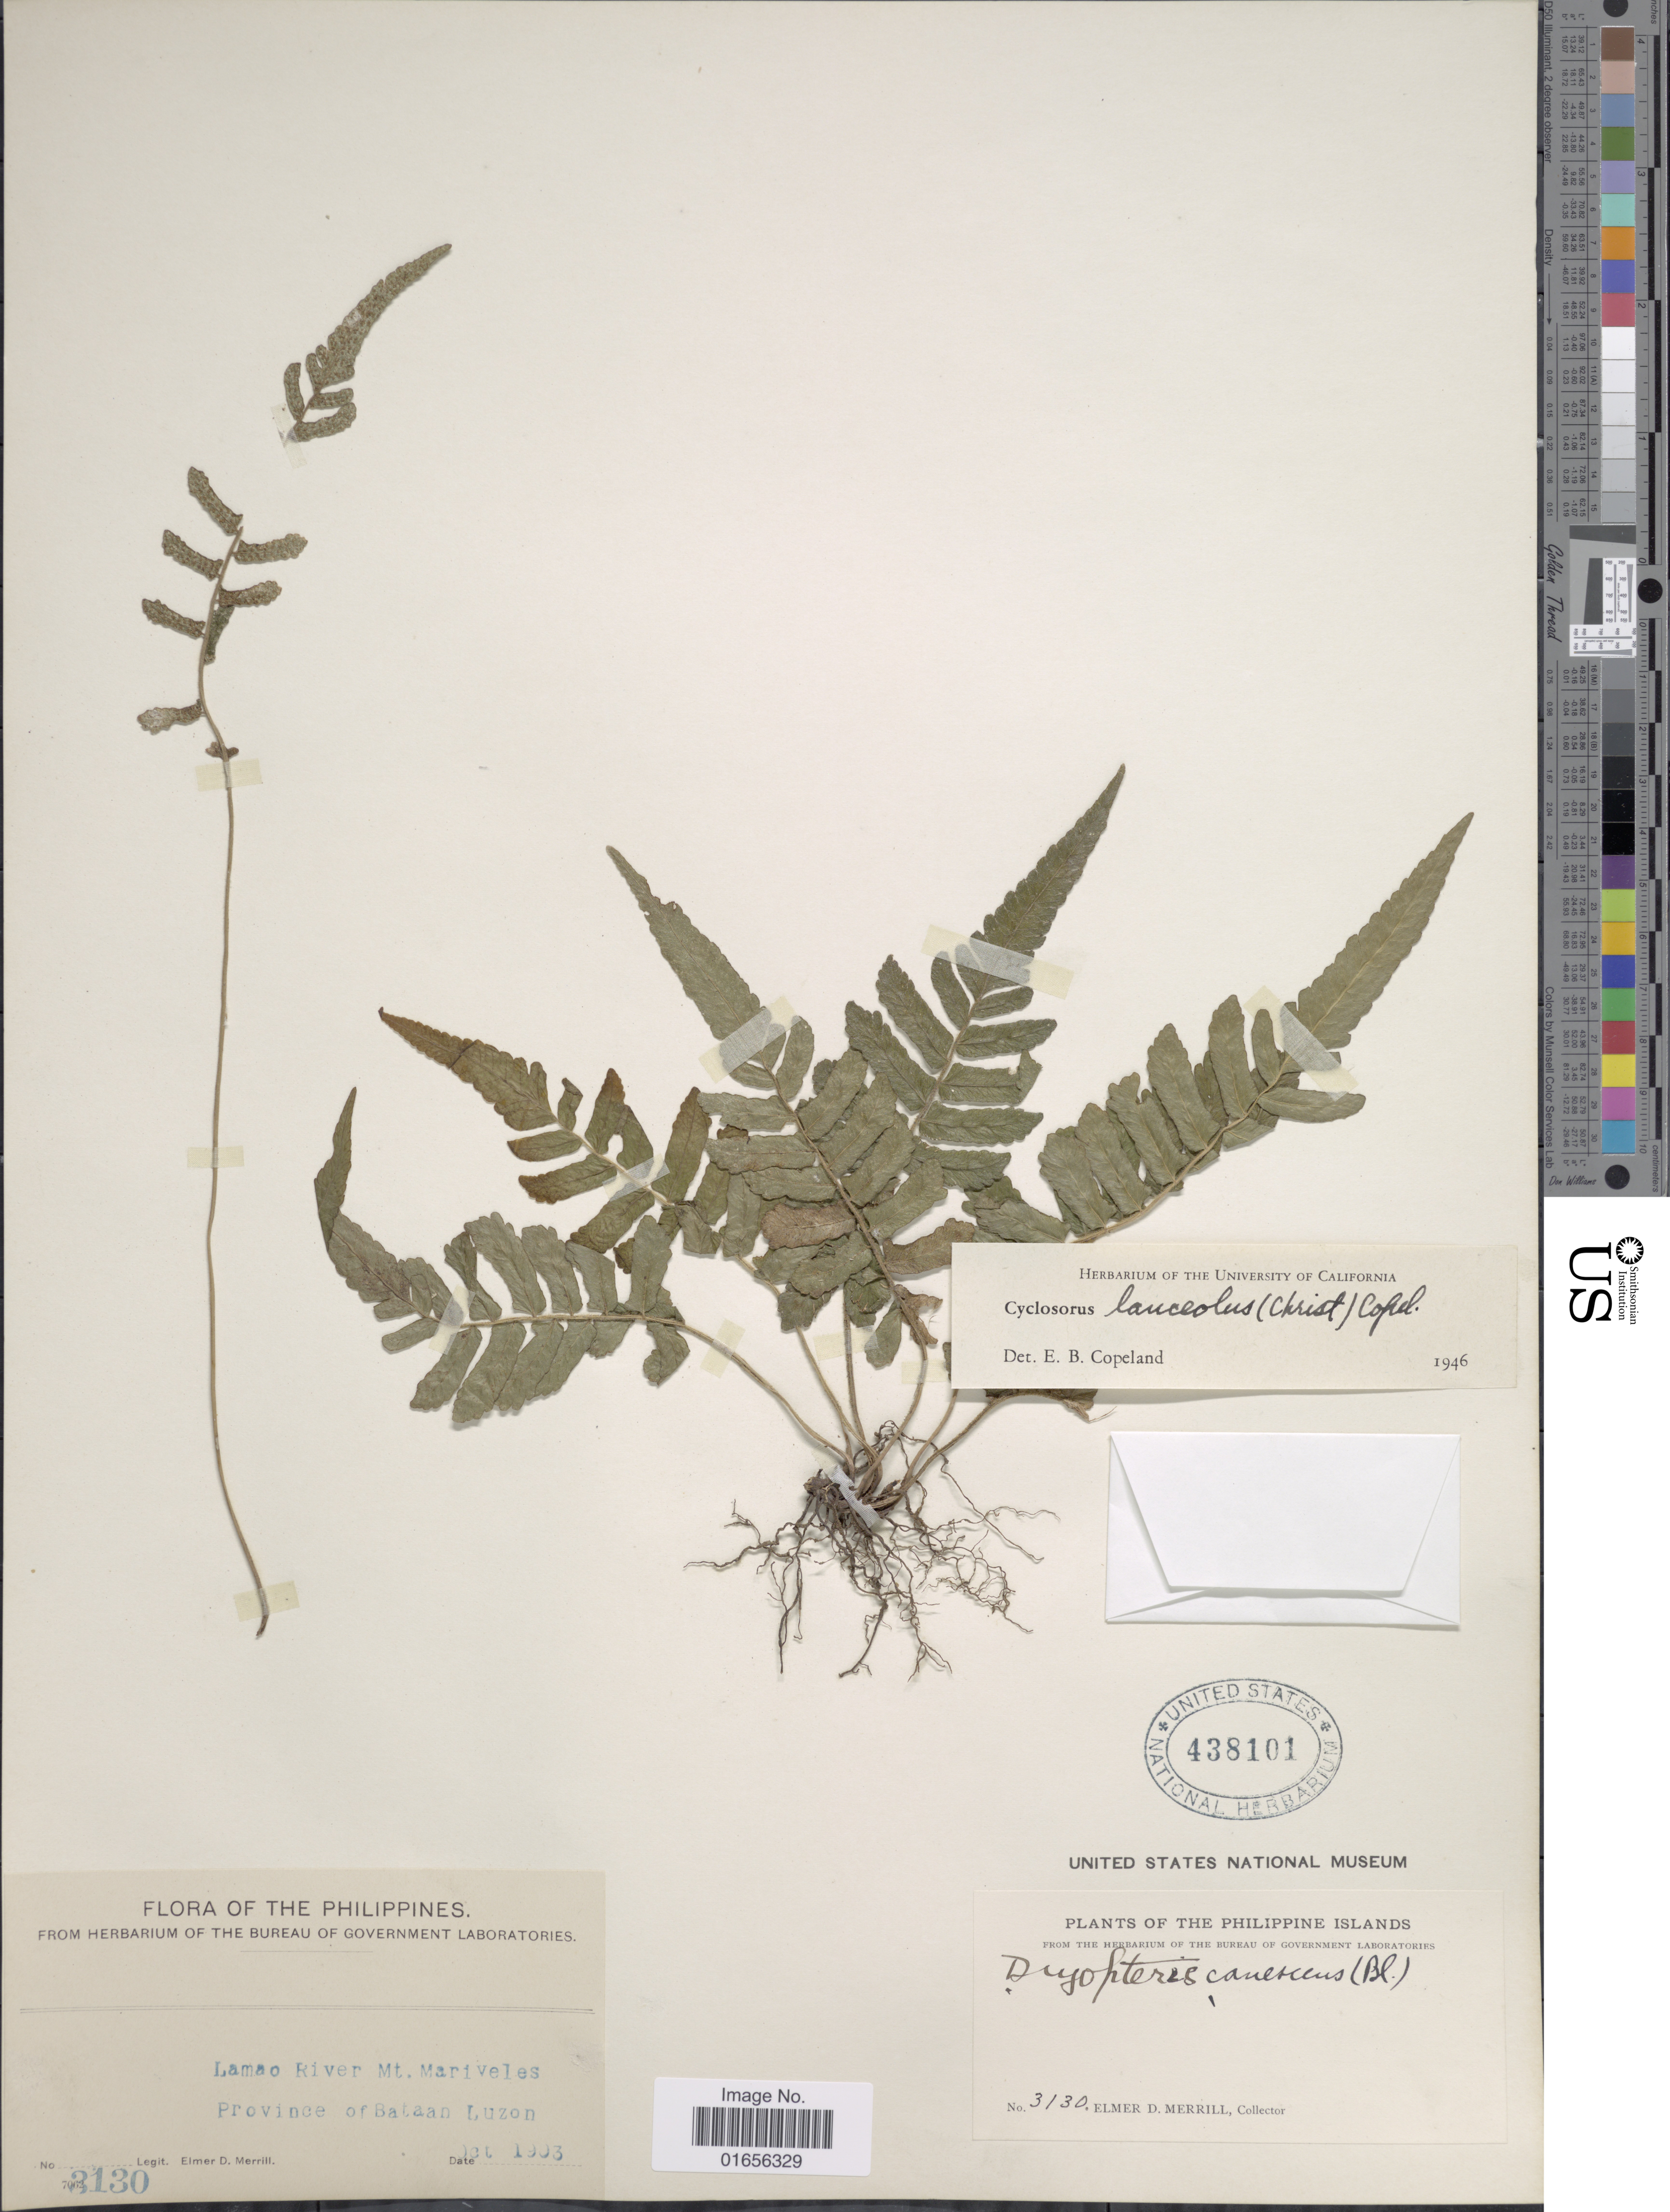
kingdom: Plantae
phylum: Tracheophyta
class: Polypodiopsida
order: Polypodiales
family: Thelypteridaceae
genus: Pronephrium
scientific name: Pronephrium rhombeum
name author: (Christ) Holttum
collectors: E. D. Merrill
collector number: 3130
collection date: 1903-10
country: Philippines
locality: The Philippines, The Philippine Islands, Lamao River Mt. Mariveles, Province of Bataan Luzon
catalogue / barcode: US 438101